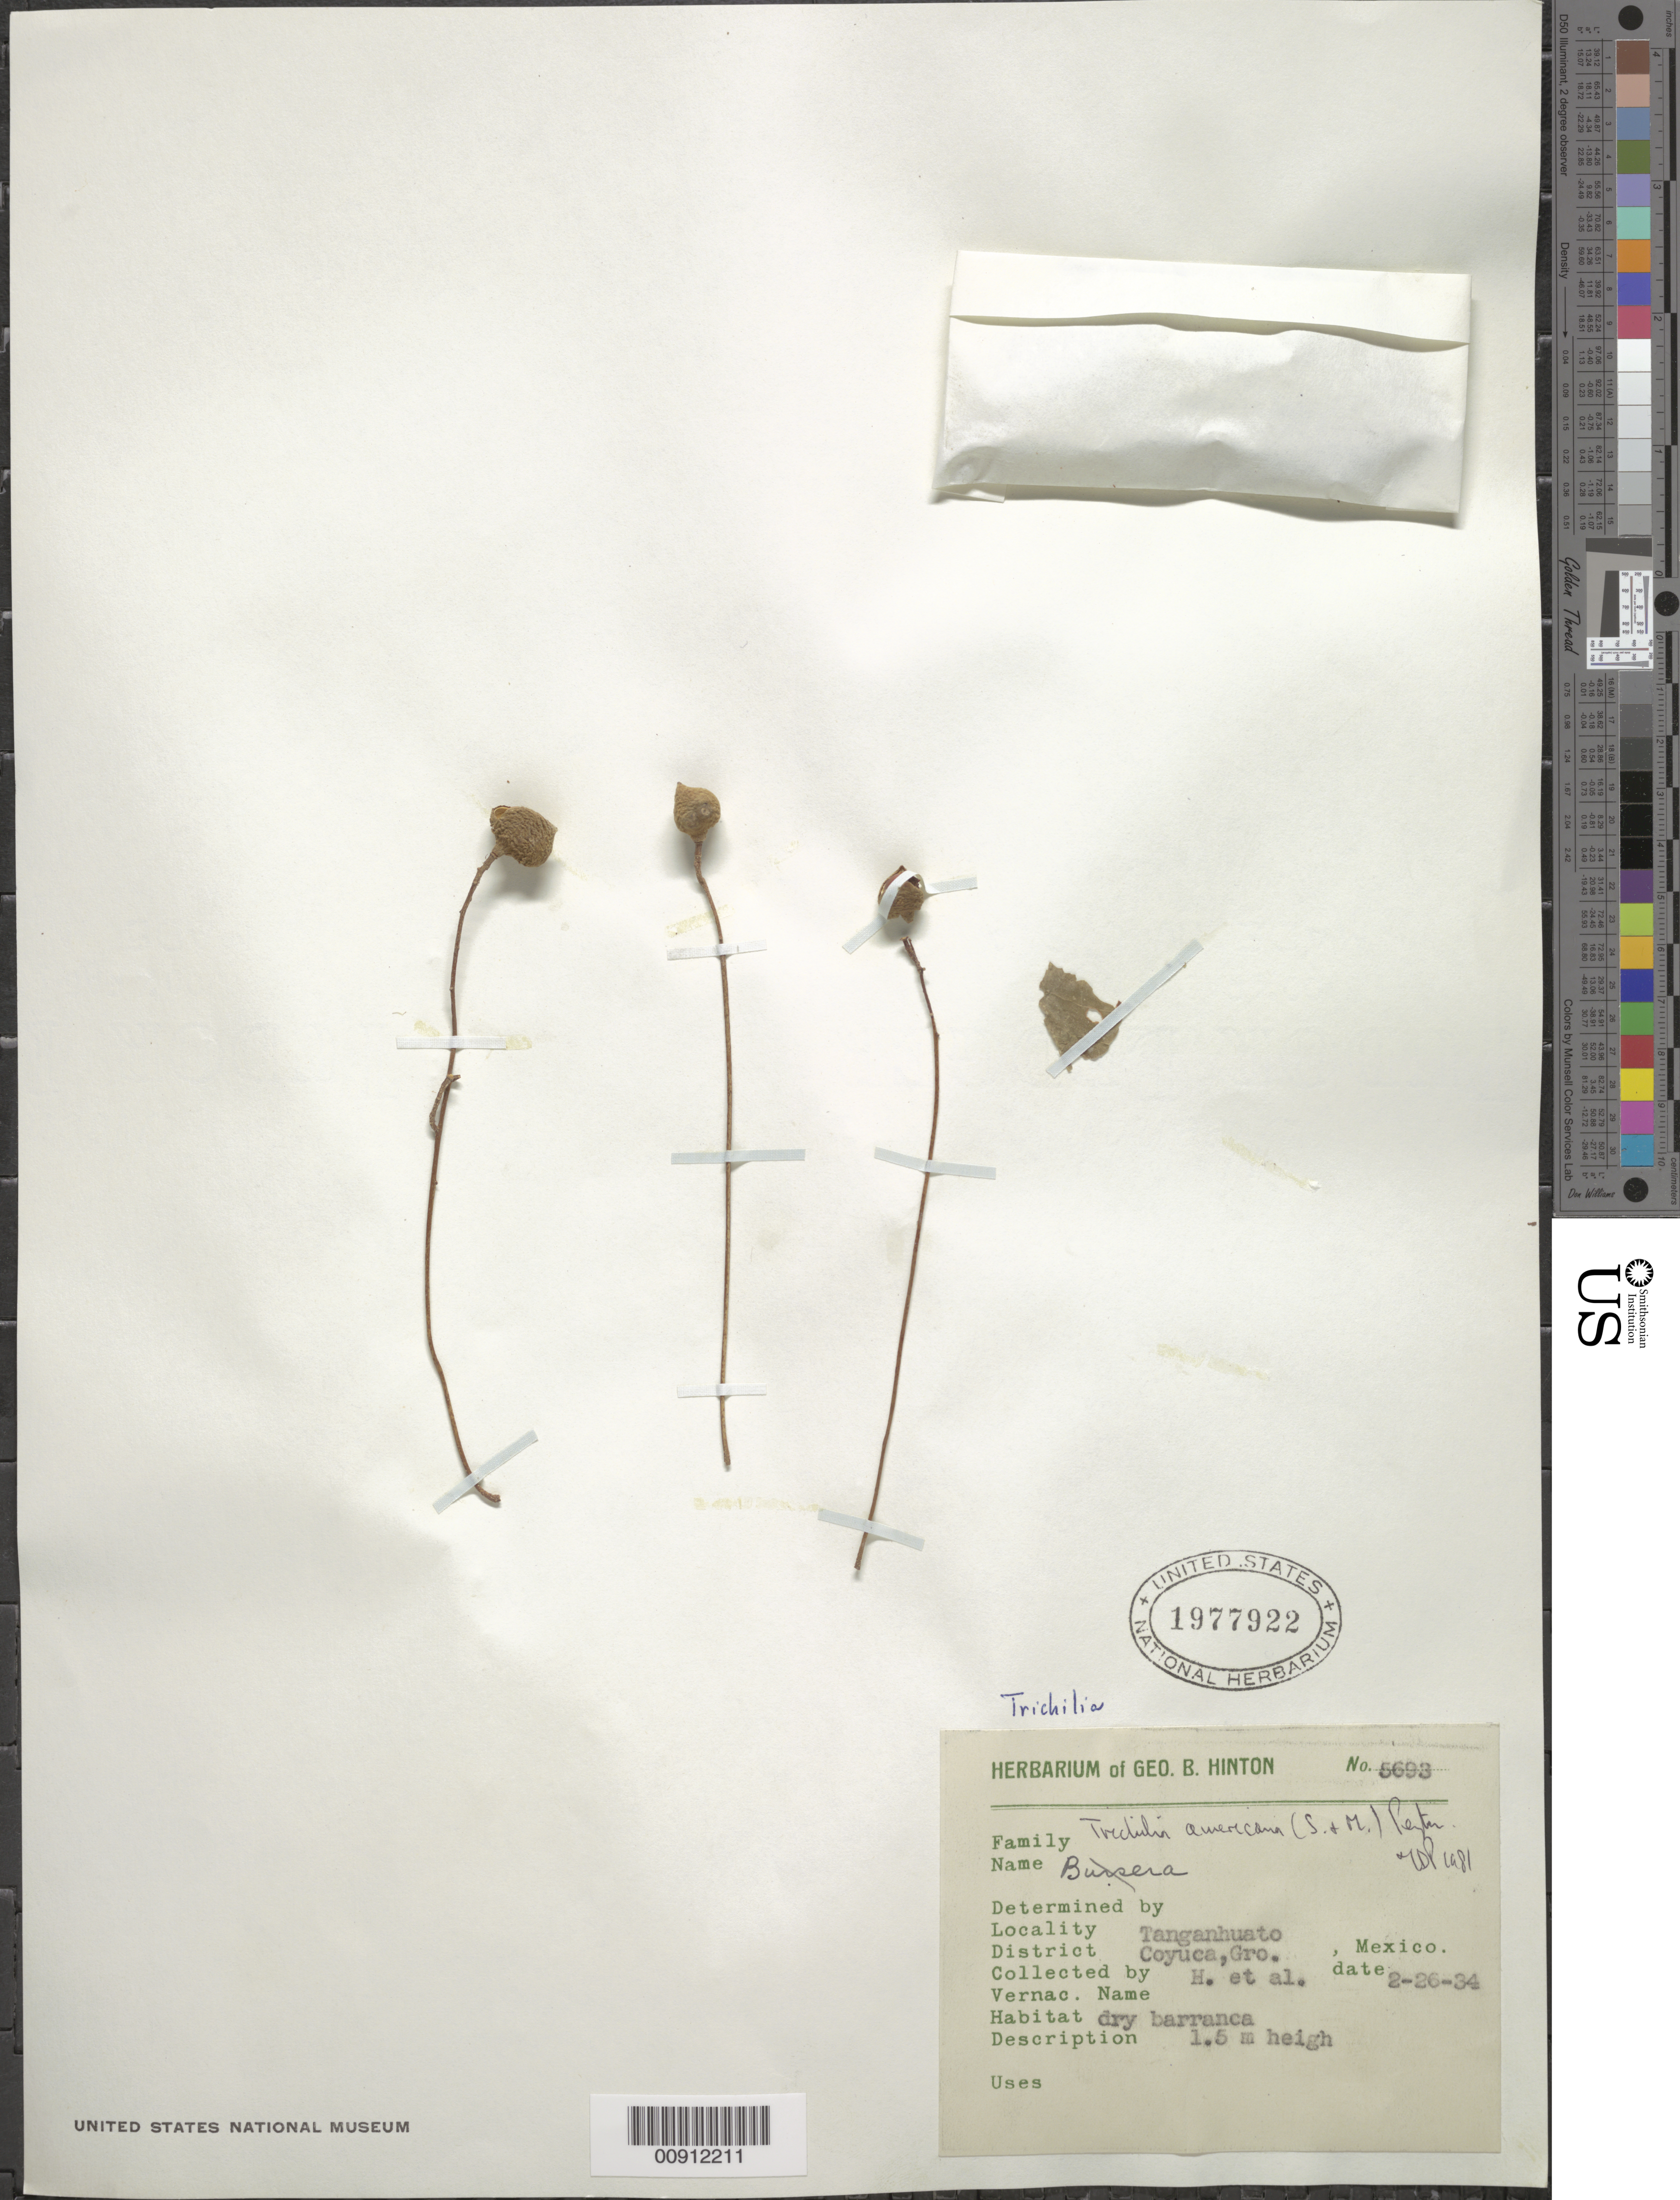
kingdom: Plantae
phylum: Tracheophyta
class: Magnoliopsida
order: Sapindales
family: Meliaceae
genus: Trichilia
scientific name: Trichilia americana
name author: (Sessé & Moc.) T.D. Penn.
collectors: G. B. Hinton & et al.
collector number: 5693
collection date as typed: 26 Feb 1934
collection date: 1934-02-26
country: Mexico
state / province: Guerrero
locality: Tanganhuato, Coyuca, Guerrero.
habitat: Dry barranca.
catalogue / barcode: US 1977922